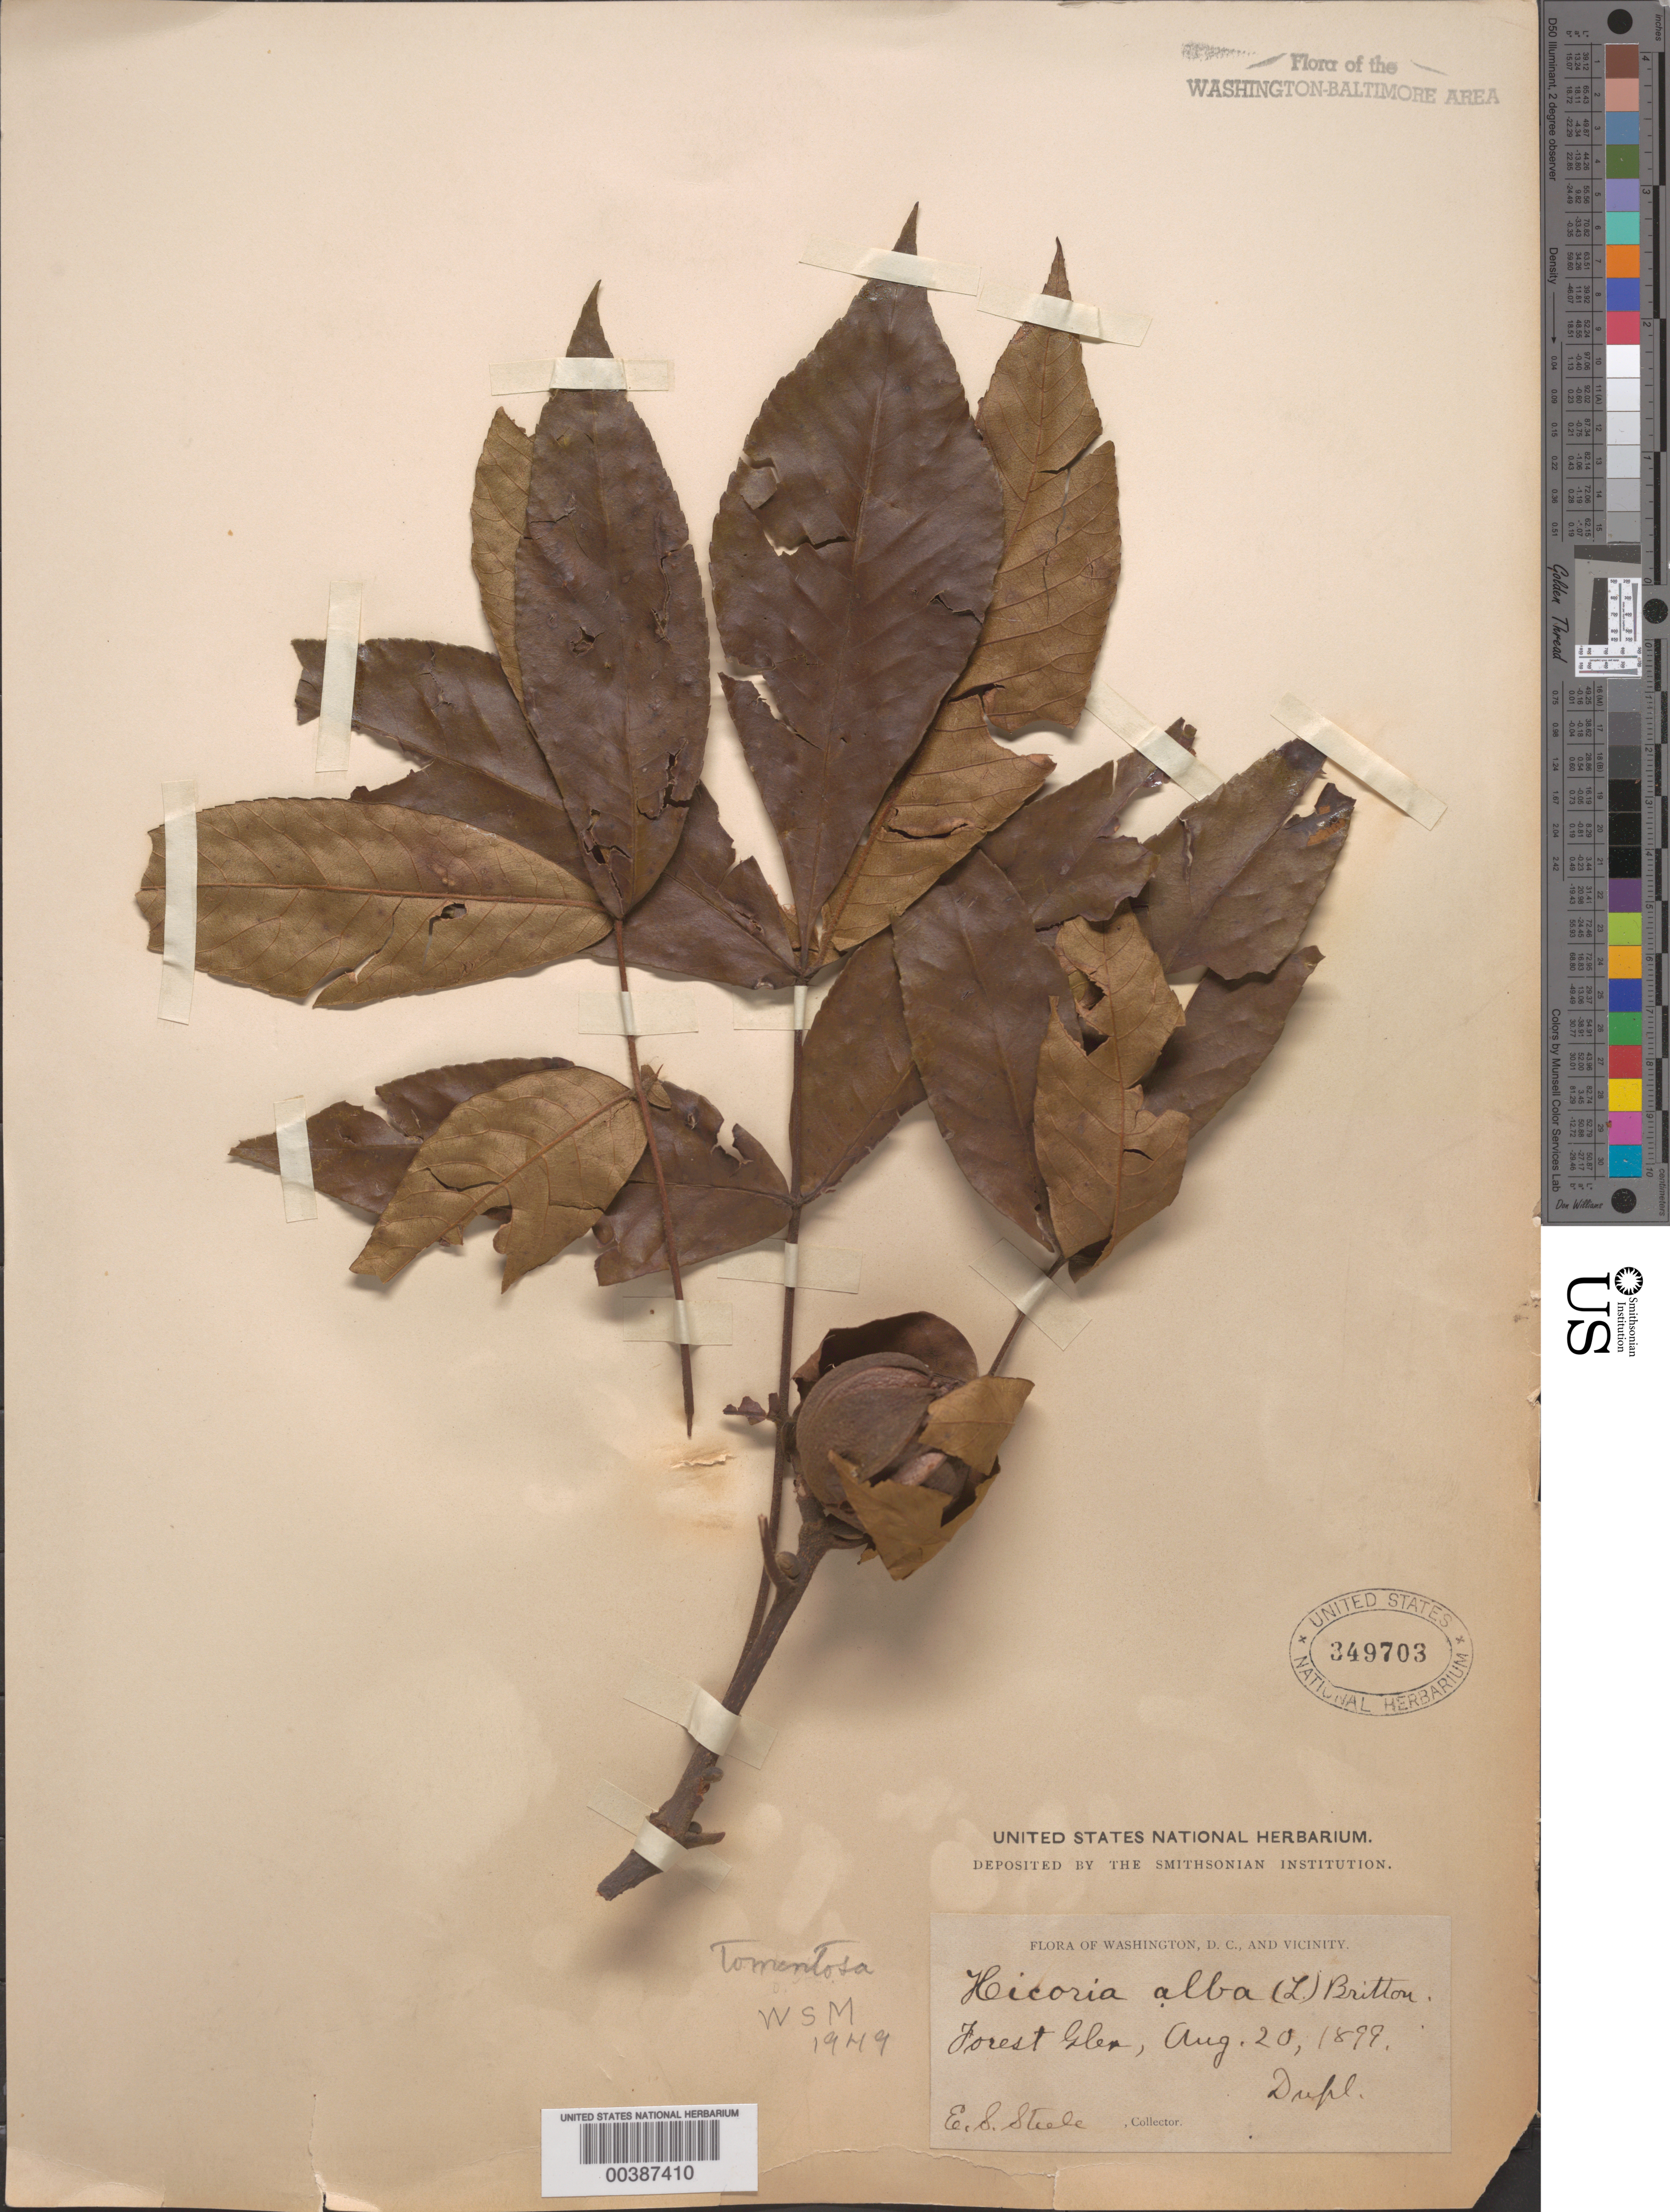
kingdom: Plantae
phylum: Tracheophyta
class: Magnoliopsida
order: Fagales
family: Juglandaceae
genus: Carya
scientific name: Carya tomentosa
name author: (Lam.) Nutt.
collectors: E. Steele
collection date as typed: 20 Aug 1899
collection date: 1899-08-20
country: United States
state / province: Maryland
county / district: Montgomery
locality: Forest Glen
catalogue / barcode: US 349703